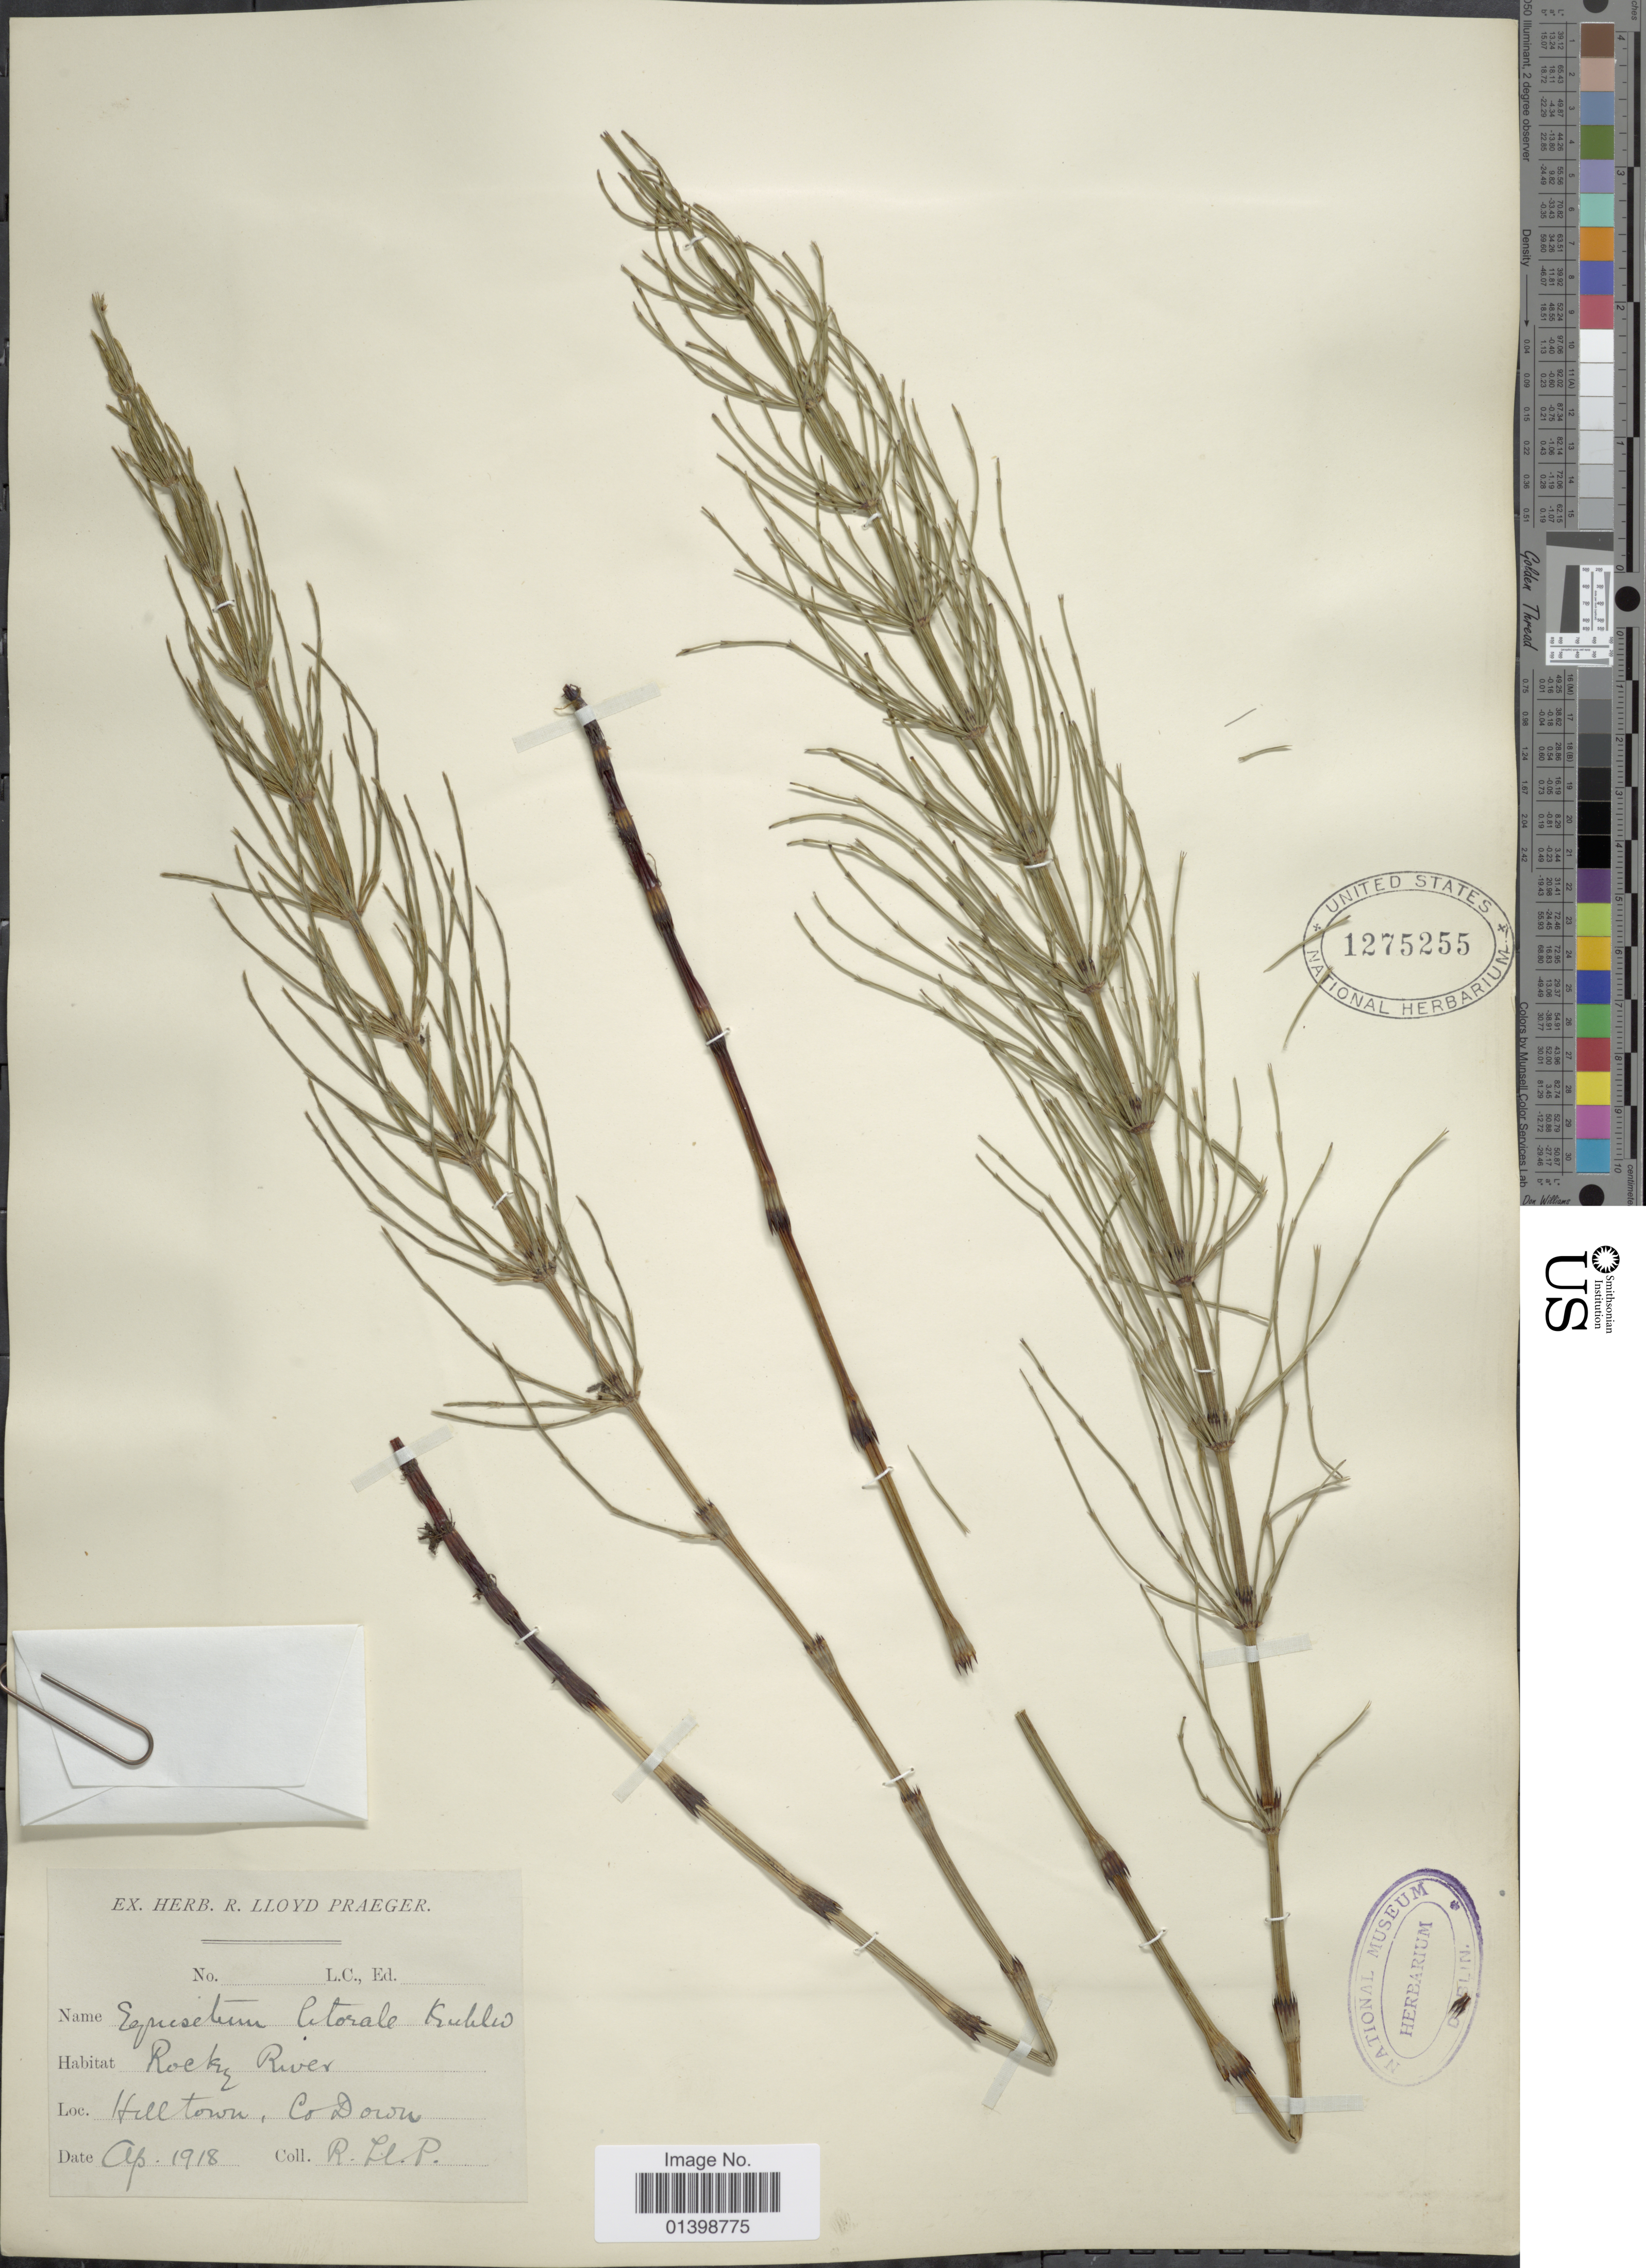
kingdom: Plantae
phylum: Tracheophyta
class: Polypodiopsida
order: Equisetales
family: Equisetaceae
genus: Equisetum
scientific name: Equisetum x litorale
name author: Kuhlw.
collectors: R. Praeger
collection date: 1918-04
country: Ireland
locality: Hilltown, Co Down.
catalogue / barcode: US 1275255